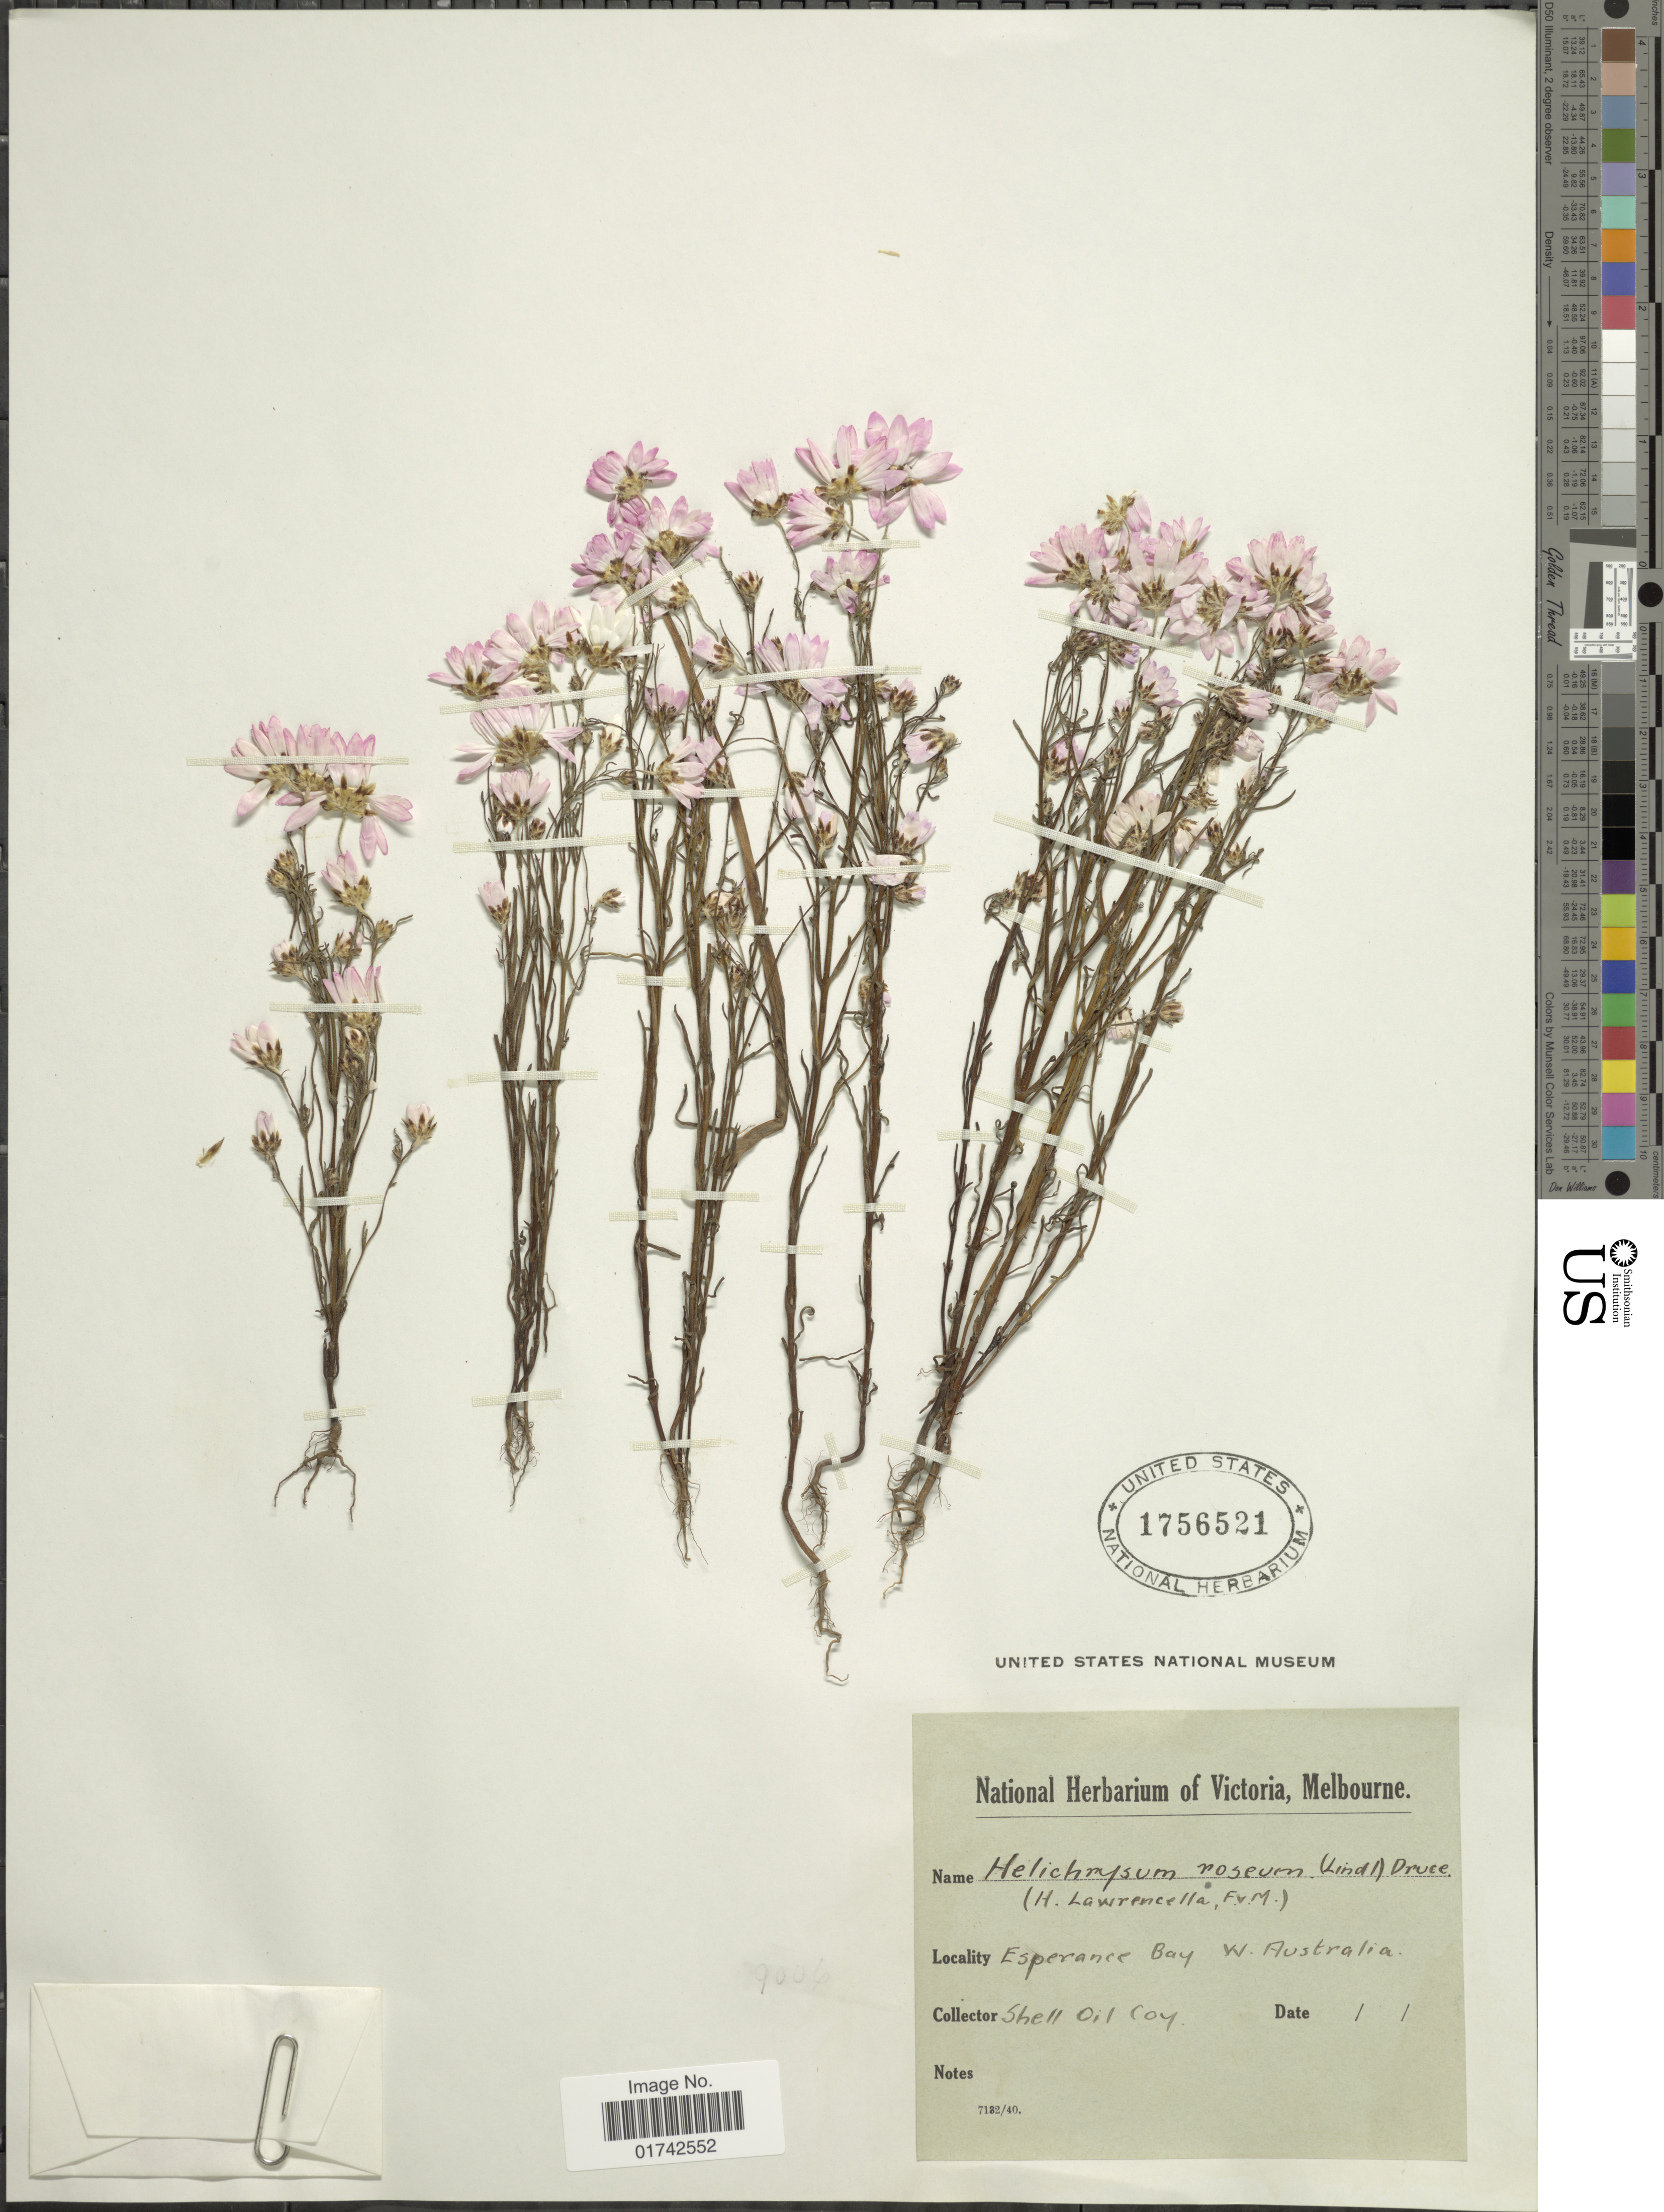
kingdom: Plantae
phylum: Tracheophyta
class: Magnoliopsida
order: Asterales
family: Asteraceae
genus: Helichrysum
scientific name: Helichrysum lawrencella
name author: F. Muell. ex Benth.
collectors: Shell Oil Corp.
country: Australia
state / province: Western Australia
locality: Esperance Bay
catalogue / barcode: US 1756521